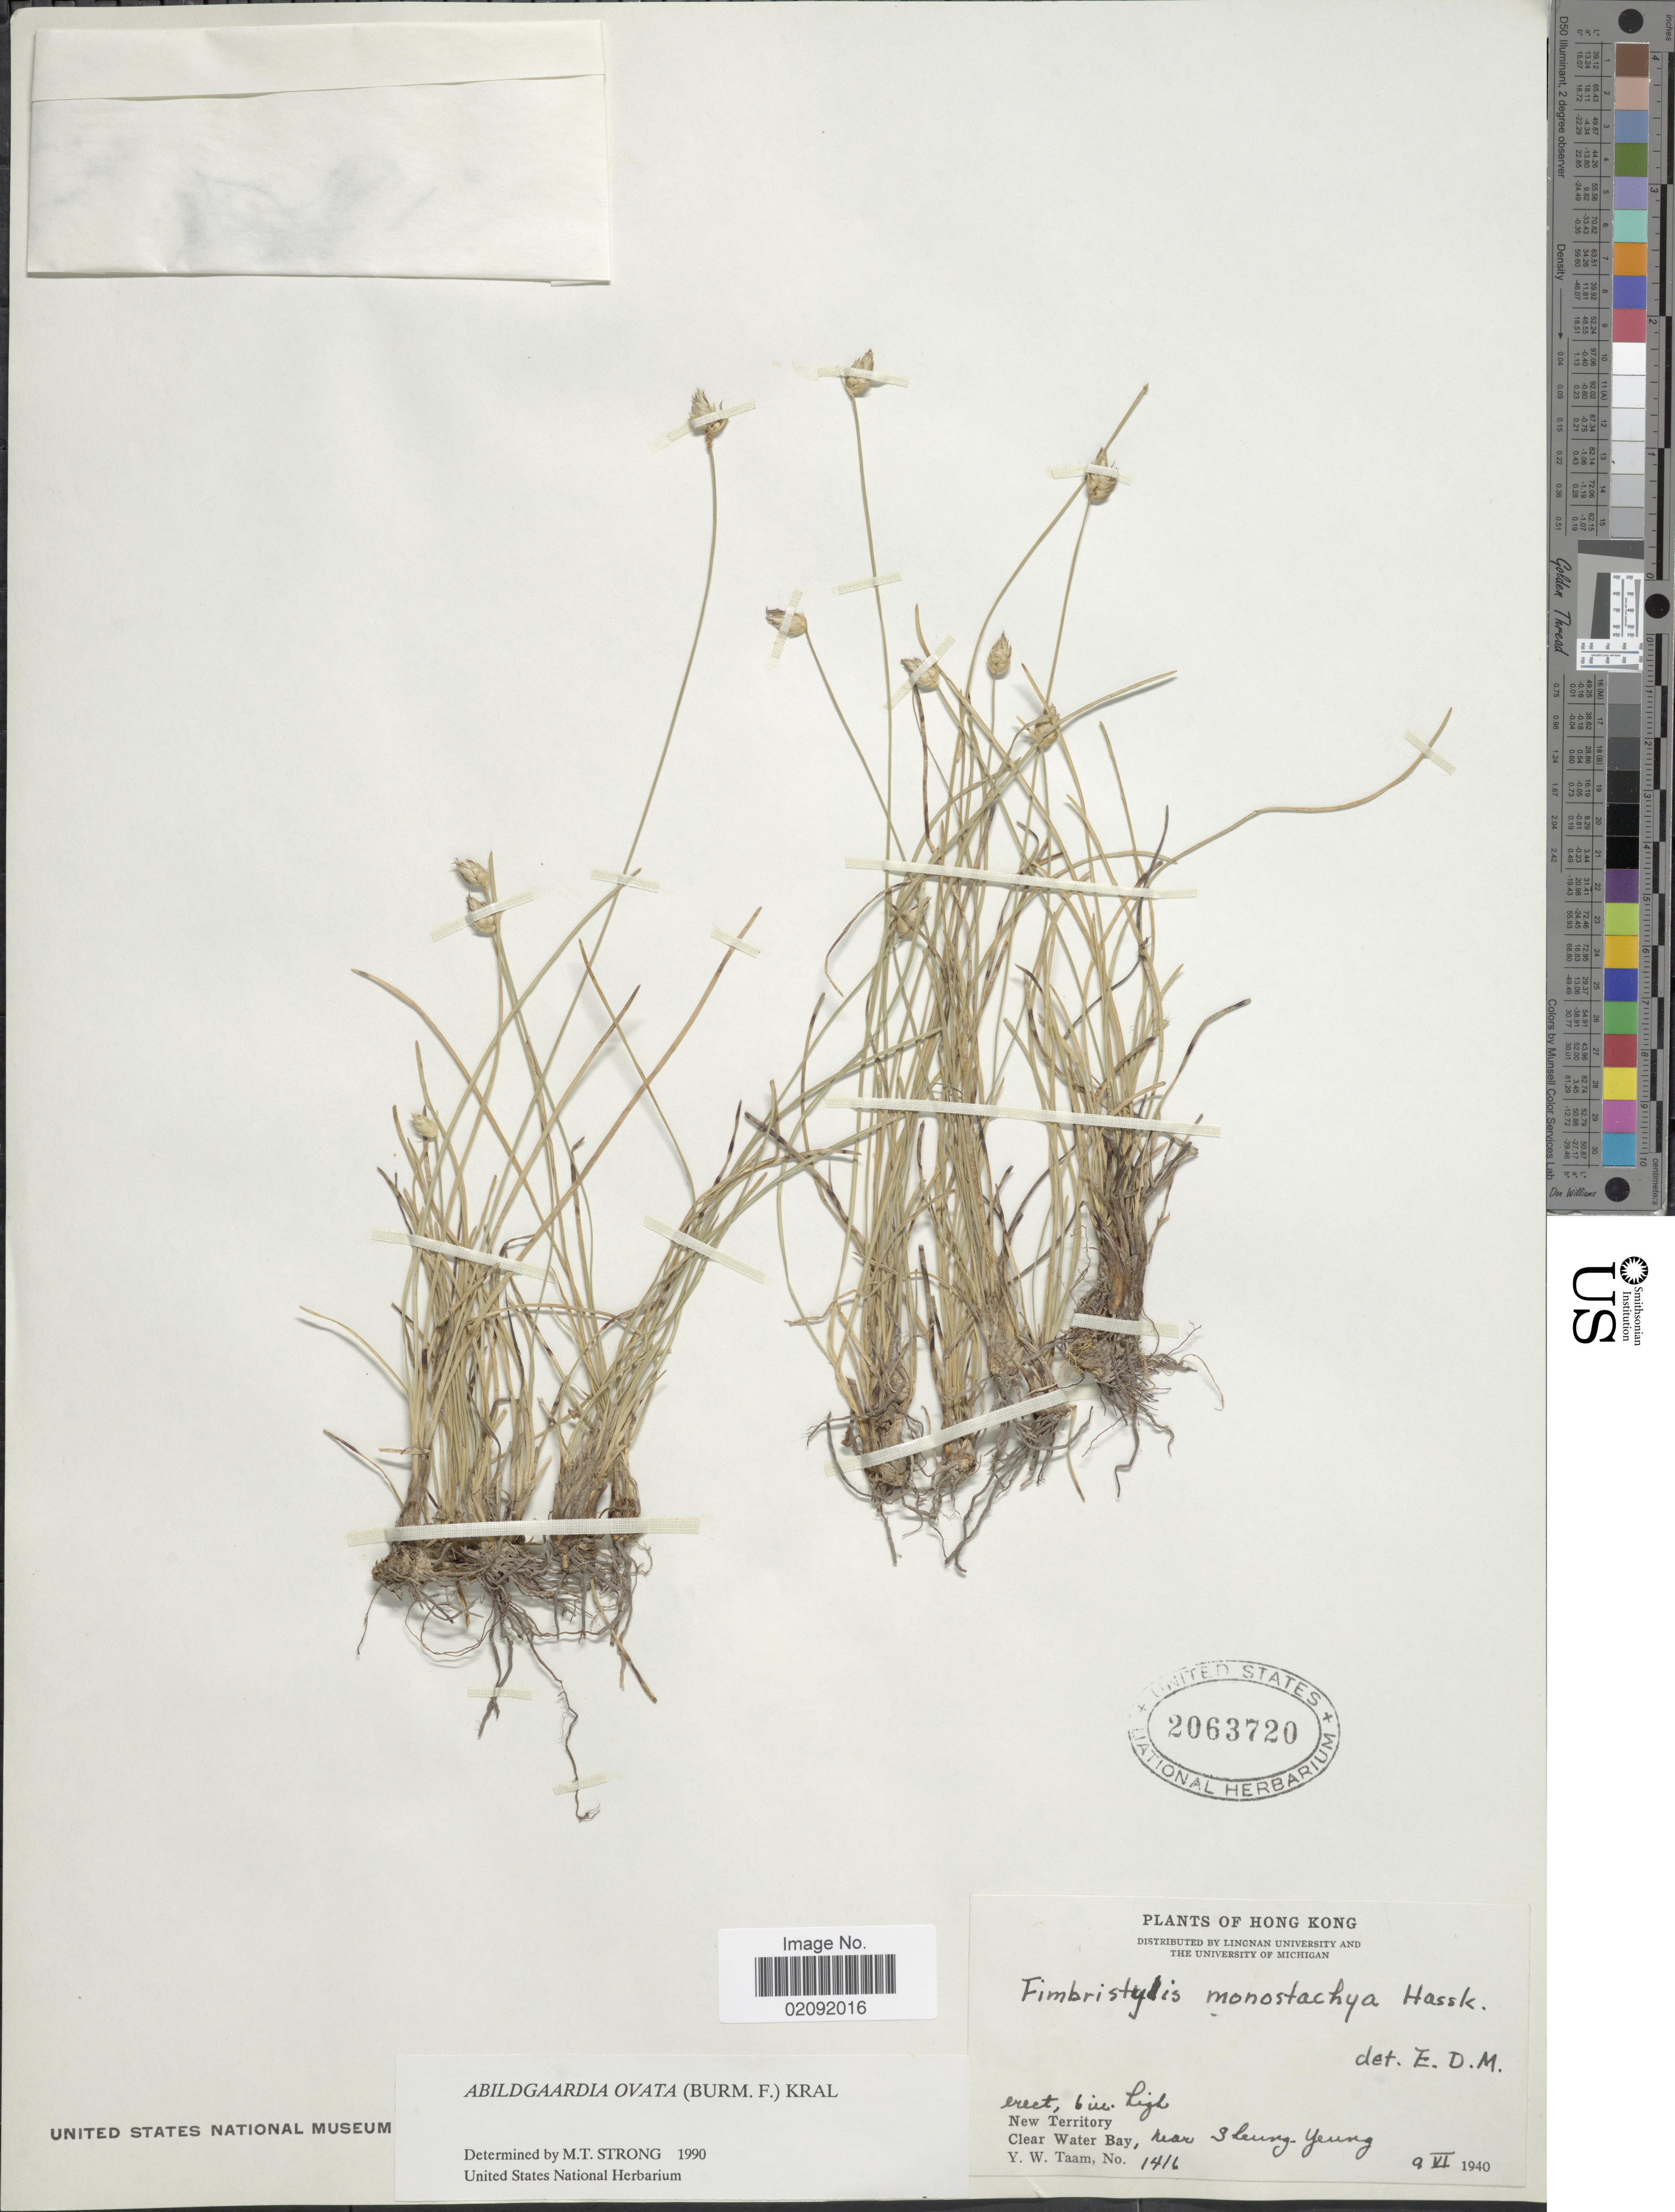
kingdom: Plantae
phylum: Tracheophyta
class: Liliopsida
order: Poales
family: Cyperaceae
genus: Abildgaardia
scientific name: Abildgaardia ovata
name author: (Burm. f.) Kral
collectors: Y. W. Taam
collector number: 1416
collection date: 1940-06-09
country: China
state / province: Hong Kong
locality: New Territory, Clear Water Bay, near Sheung-Yeung.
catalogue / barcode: US 2063720